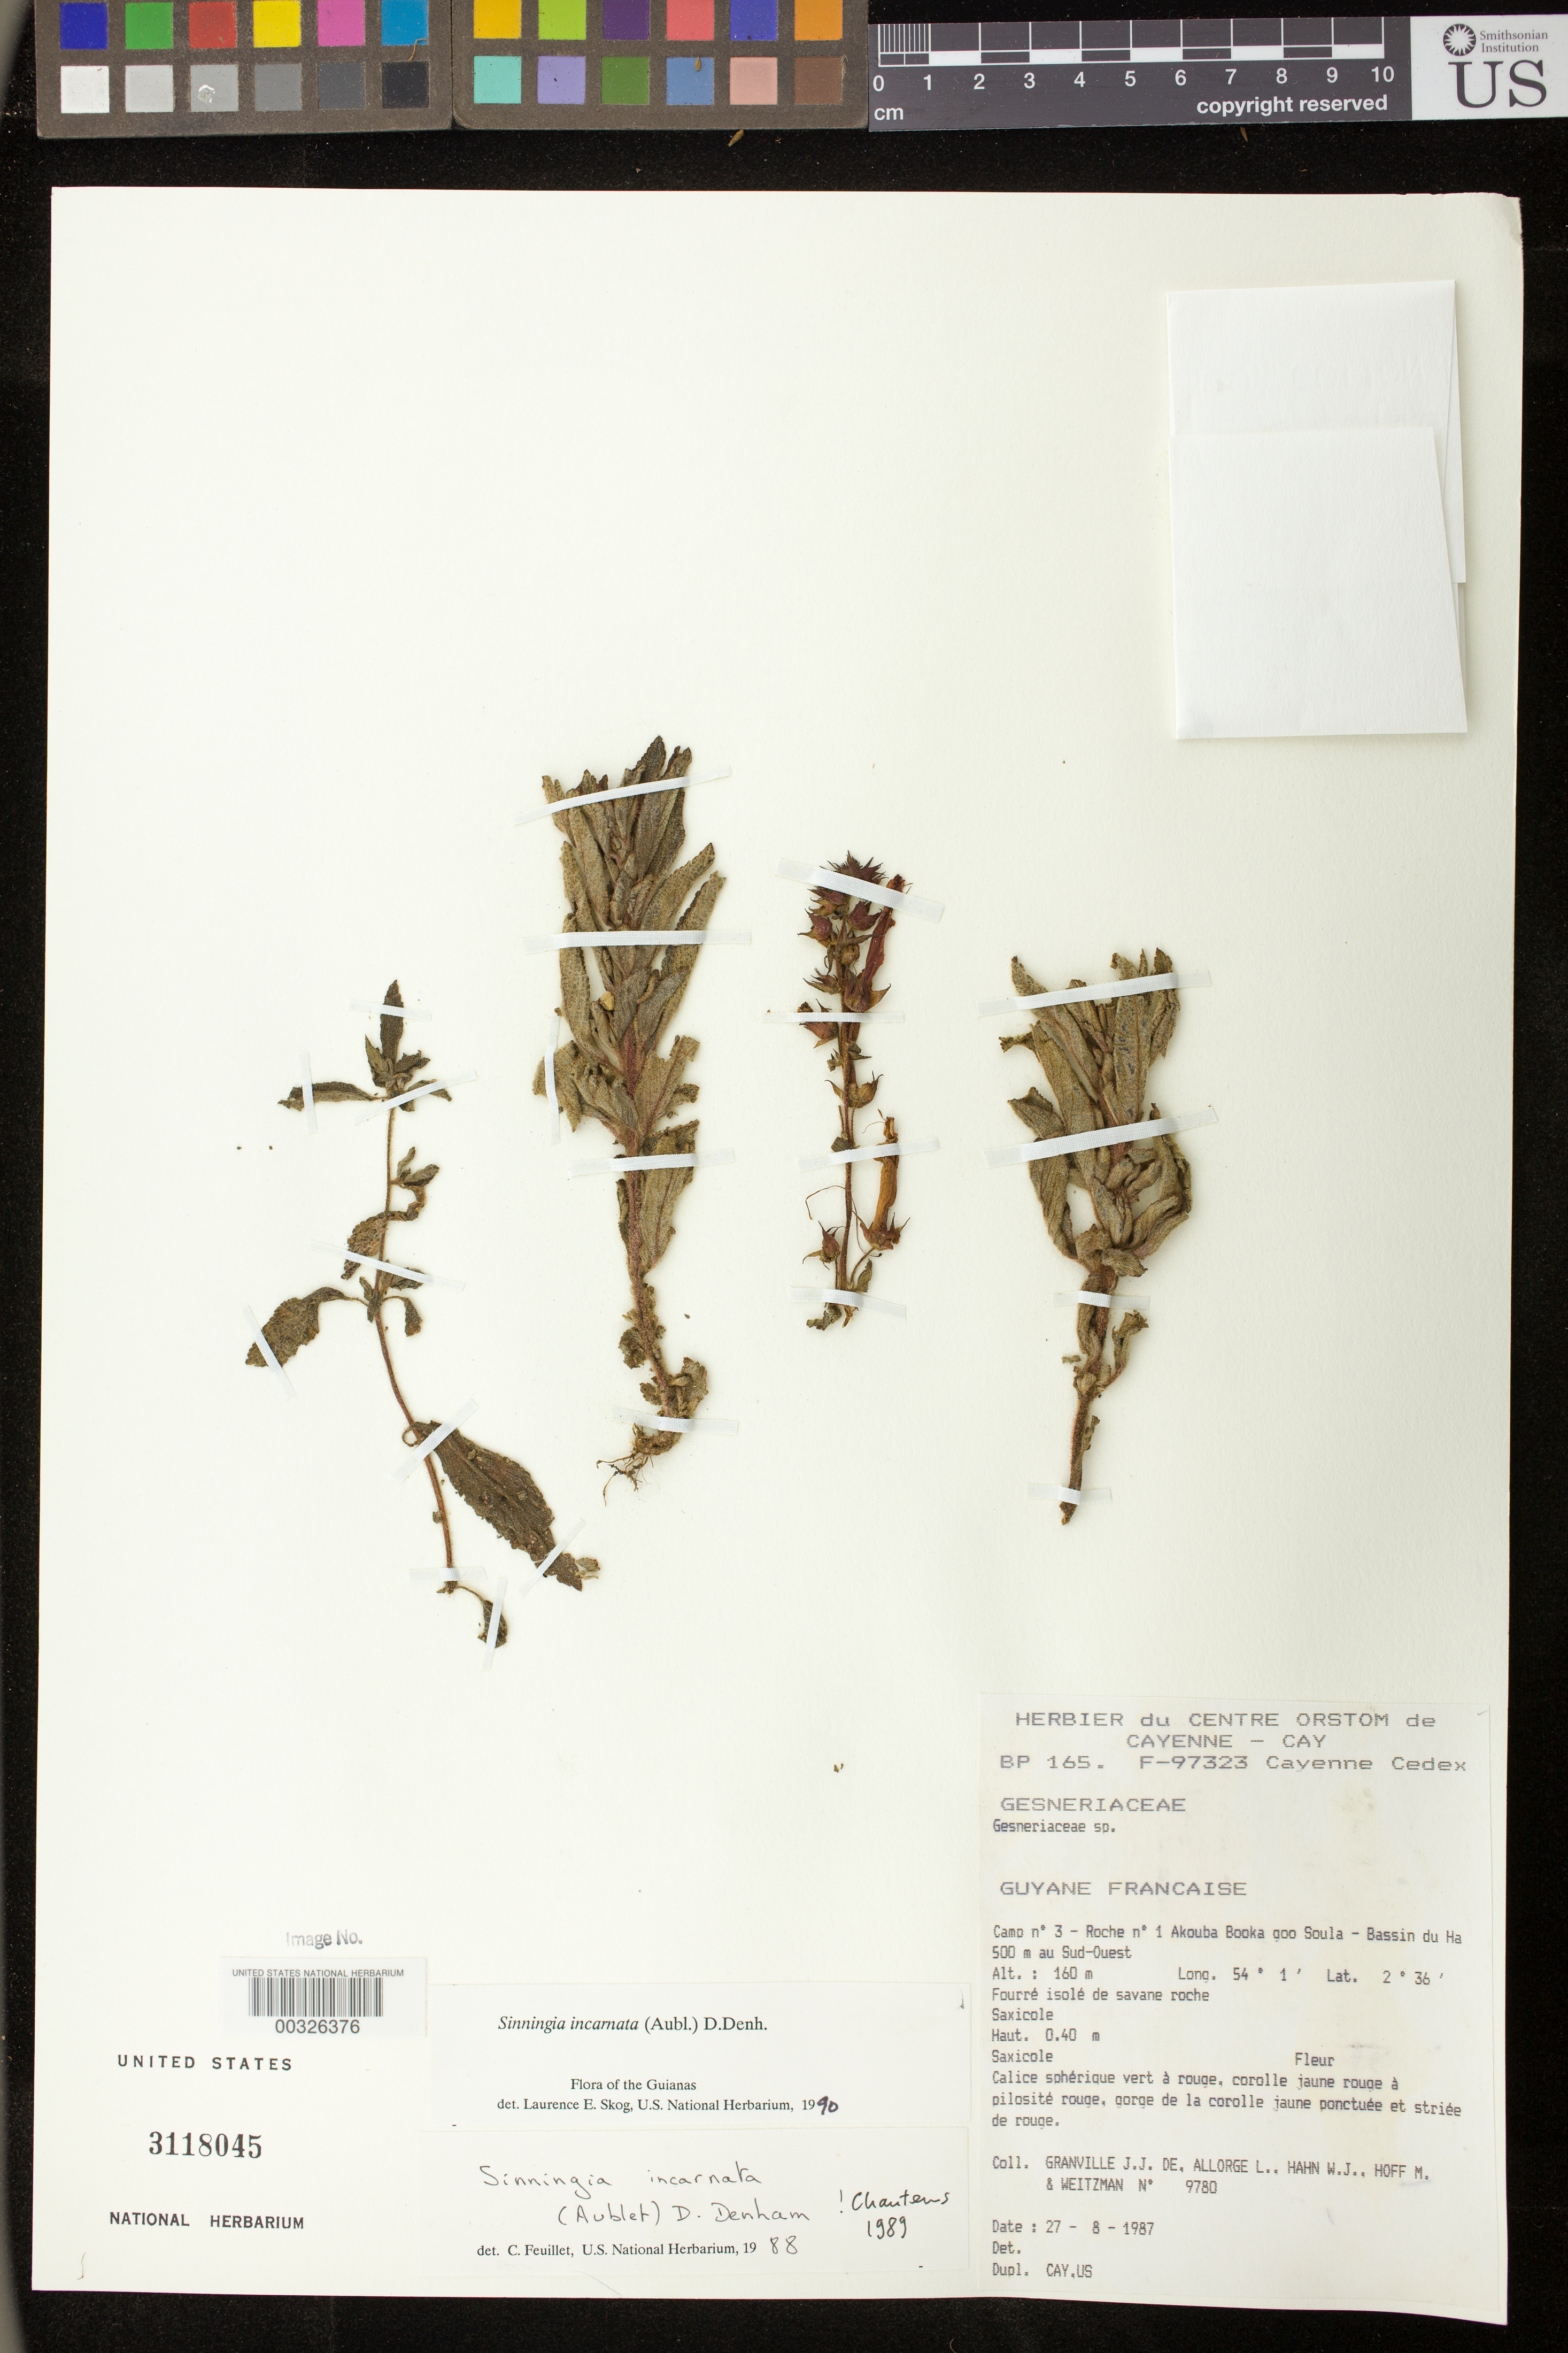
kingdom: Plantae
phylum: Tracheophyta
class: Magnoliopsida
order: Lamiales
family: Gesneriaceae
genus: Sinningia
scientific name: Sinningia incarnata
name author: (Aubl.) D.L. Denham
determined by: Skog, Laurence E.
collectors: J.-J. de Granville, L. Allorge, W. J. Hahn, M. Hoff & A. Weitzman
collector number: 9780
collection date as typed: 27 Aug 1987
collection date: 1987-08-27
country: French Guiana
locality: Camp no. 3, Roche no. 1, Akouba Booka goo Soula, Bassin du Haut-Marouini; 500 m au Sud-Ouest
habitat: Fourré isolé de savane roche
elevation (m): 160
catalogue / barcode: US 3118045